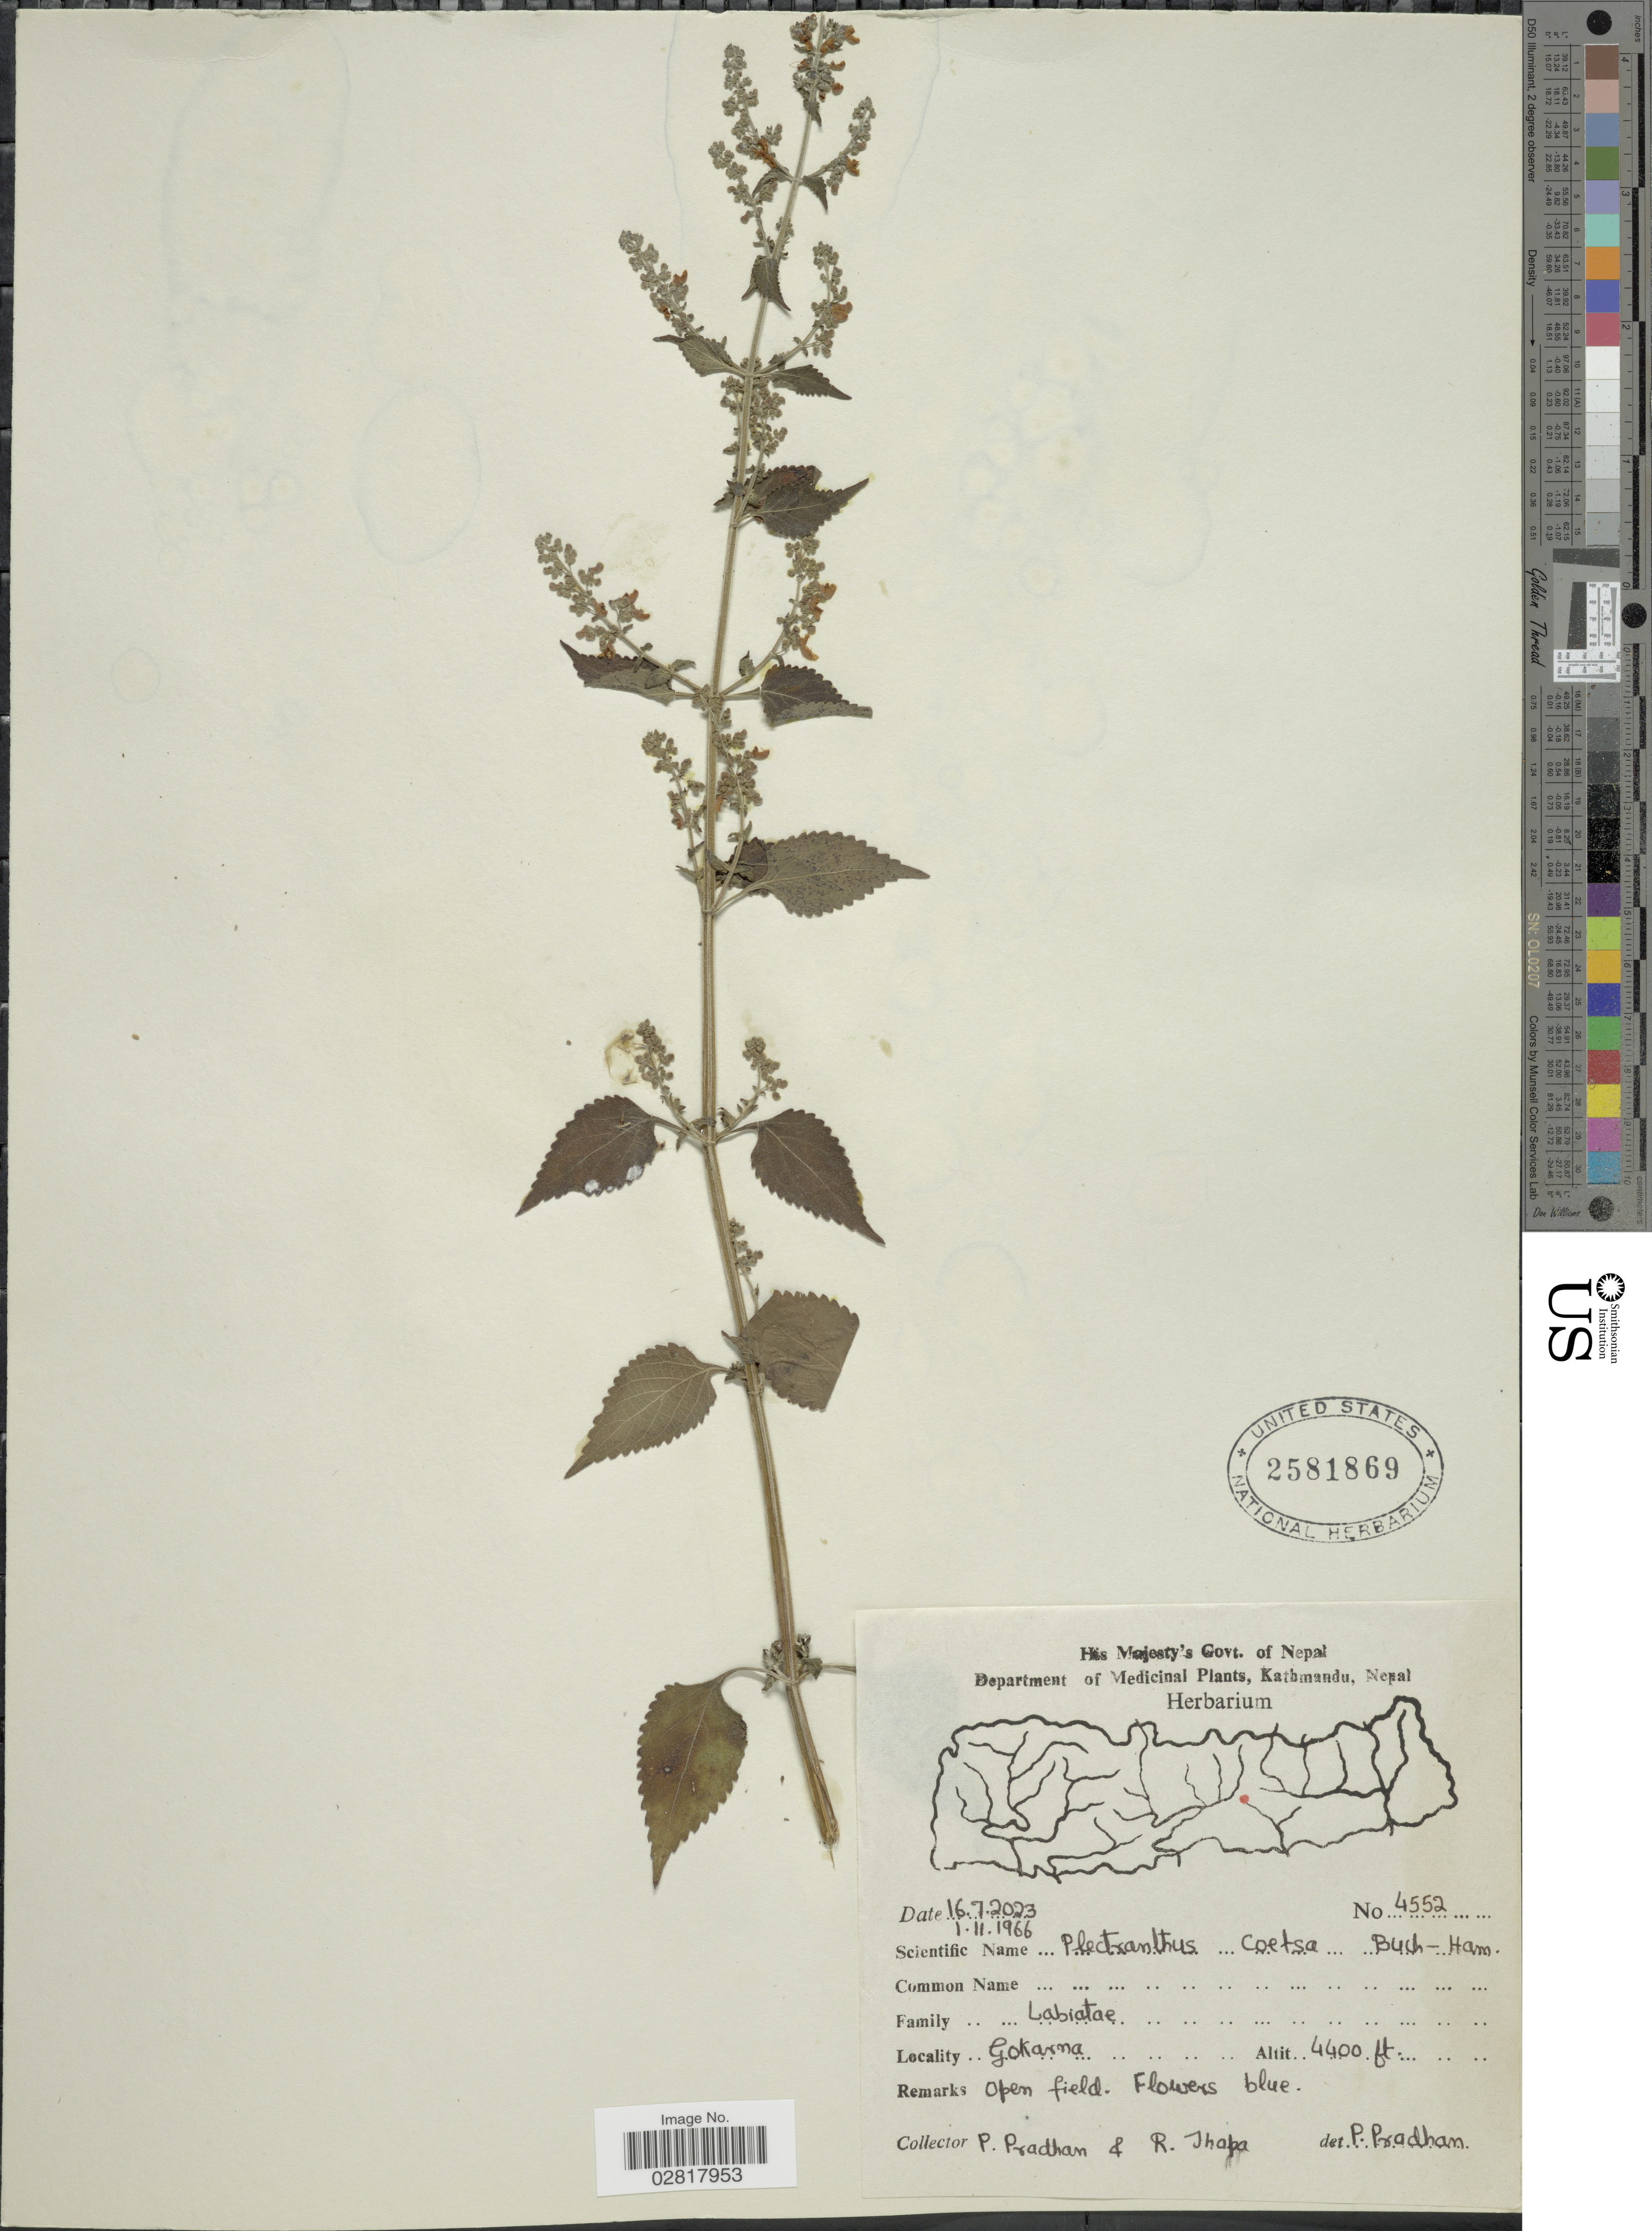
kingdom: Plantae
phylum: Tracheophyta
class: Magnoliopsida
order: Lamiales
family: Lamiaceae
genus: Plectranthus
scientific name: Plectranthus coetsa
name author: Buch.-Ham. ex D. Don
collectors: P. Pradhan & R. Thapa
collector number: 4552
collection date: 1966-11-01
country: Nepal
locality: Gokarna.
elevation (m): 1341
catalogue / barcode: US 2581869